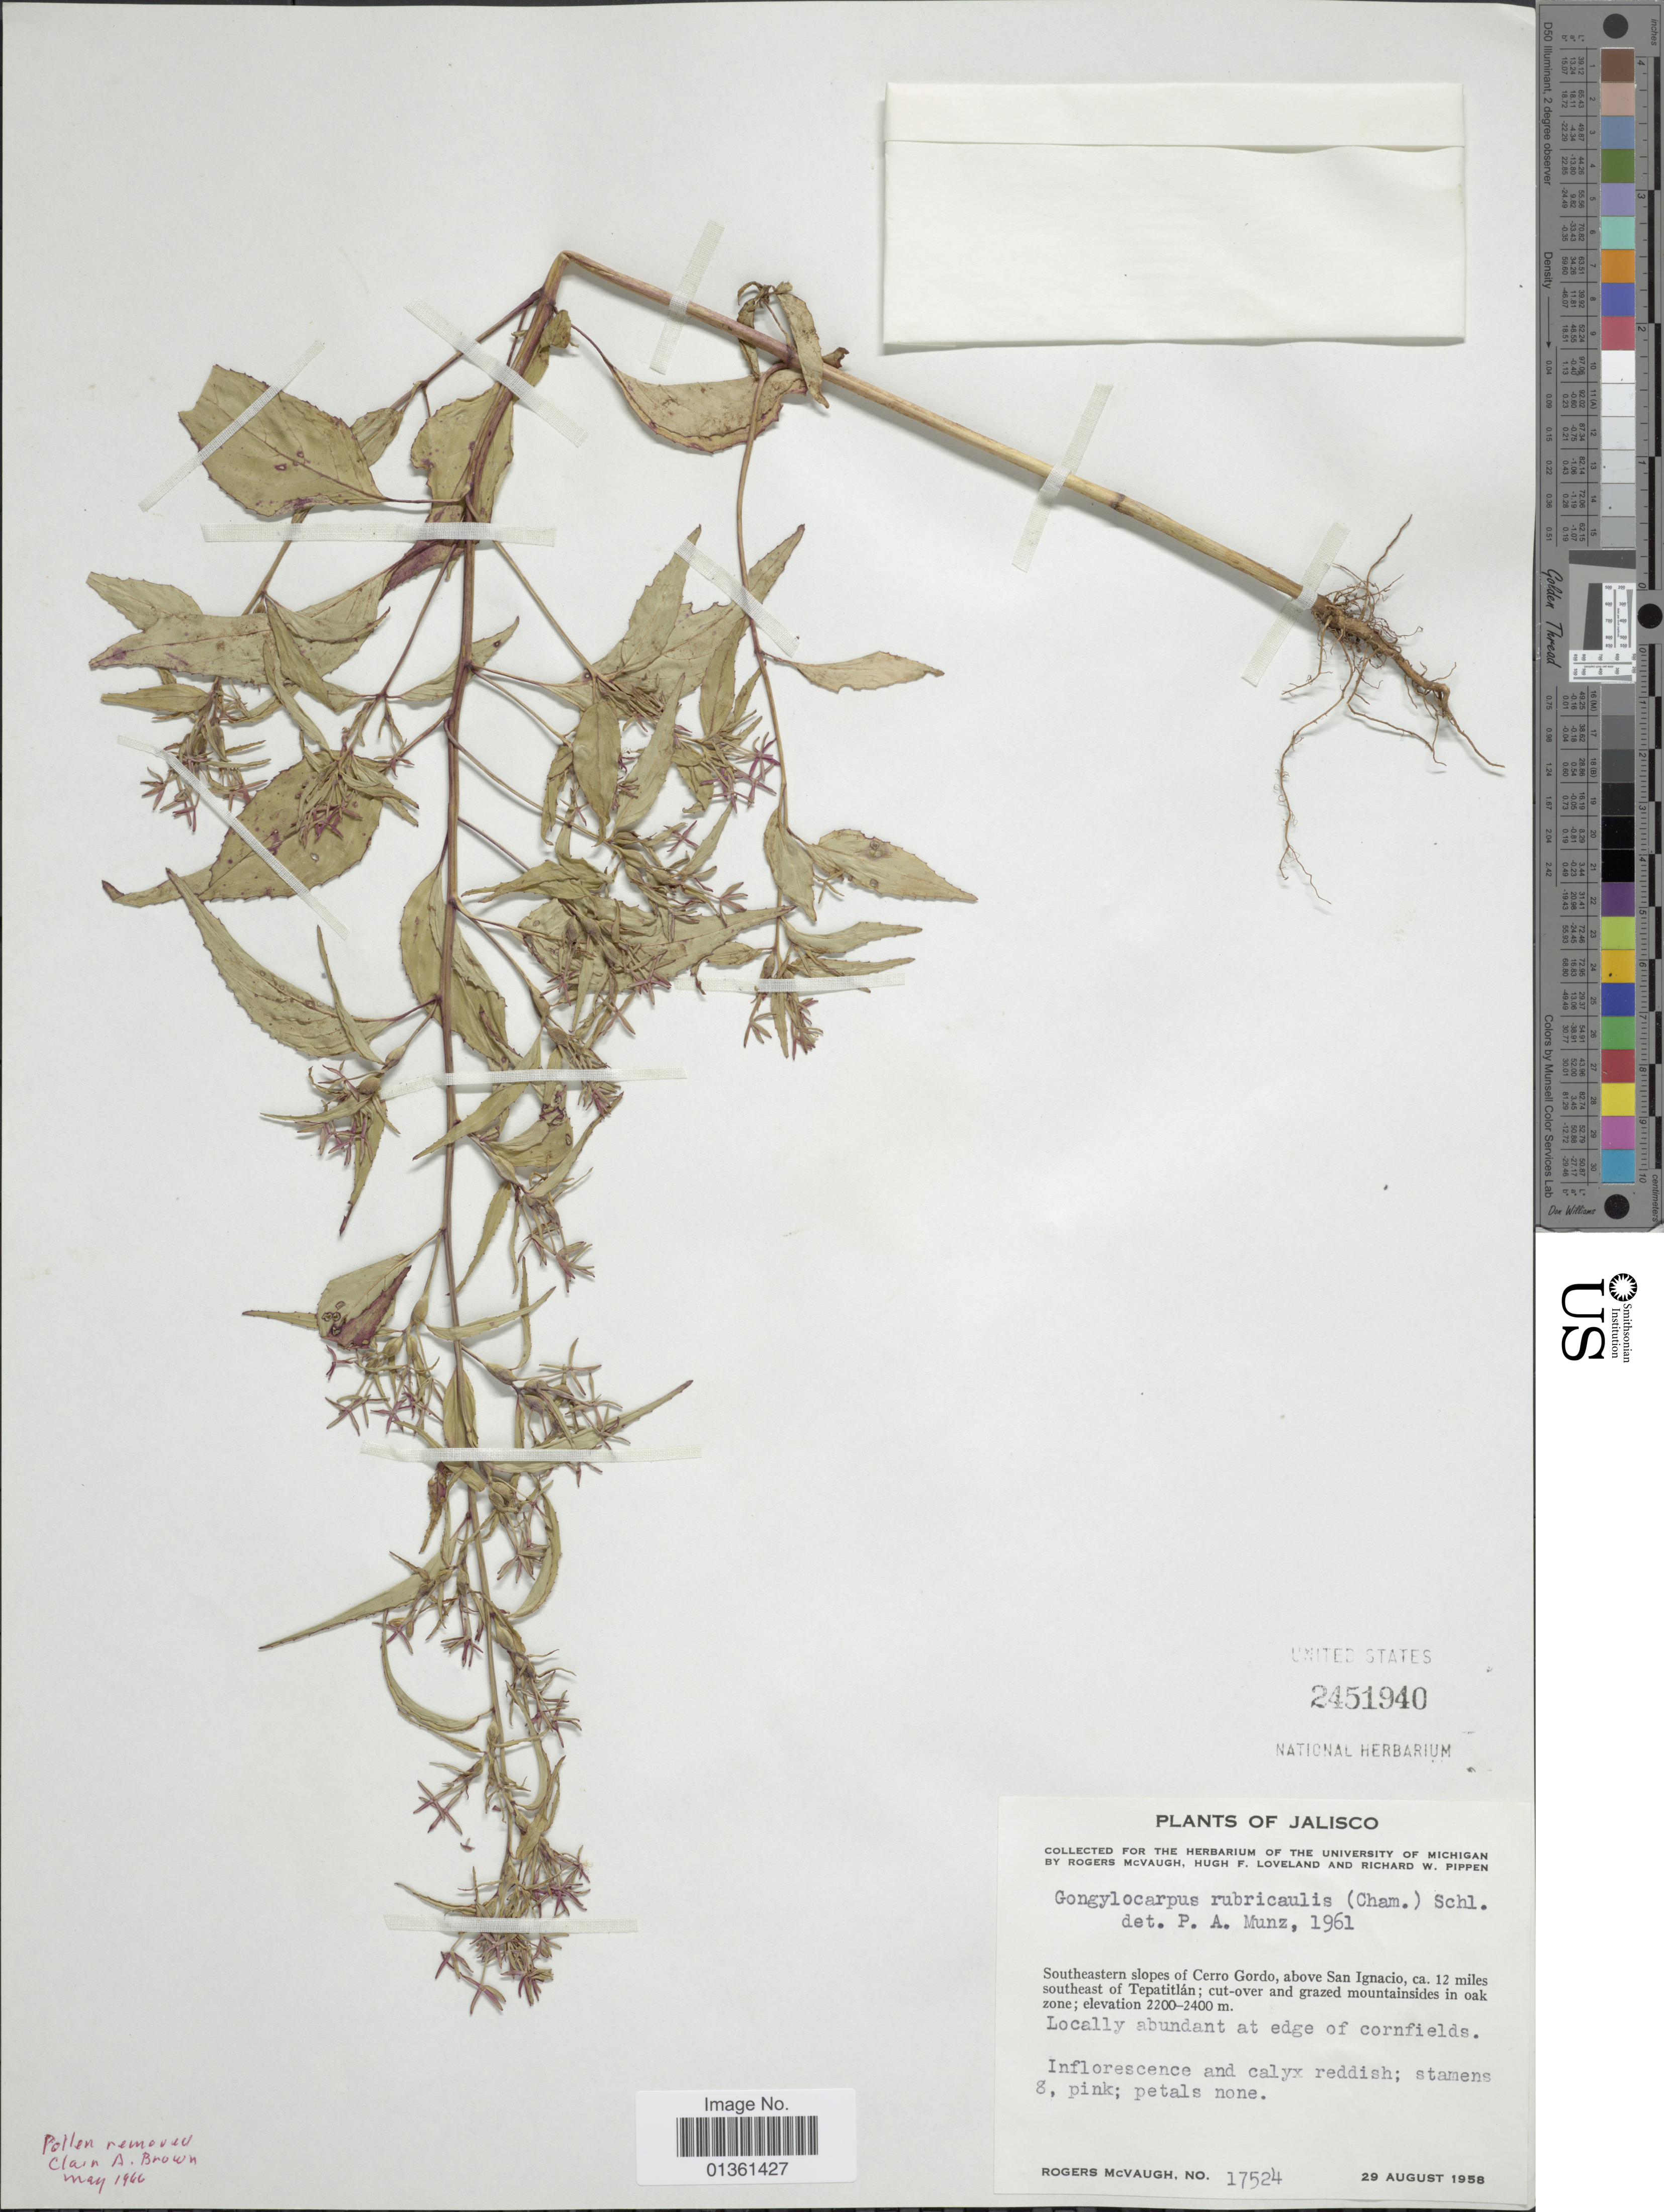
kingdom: Plantae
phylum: Tracheophyta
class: Magnoliopsida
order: Myrtales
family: Onagraceae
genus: Gongylocarpus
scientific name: Gongylocarpus rubricaulis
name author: Schltdl. & Cham.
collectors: R. McVaugh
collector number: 17524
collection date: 1958-08-29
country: Mexico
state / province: Jalisco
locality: Southeastern slopes of Cerro Gordo, above San Ignacio, ca. 12 miles southeast of Tepatitlán.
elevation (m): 2200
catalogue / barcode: US 2451940